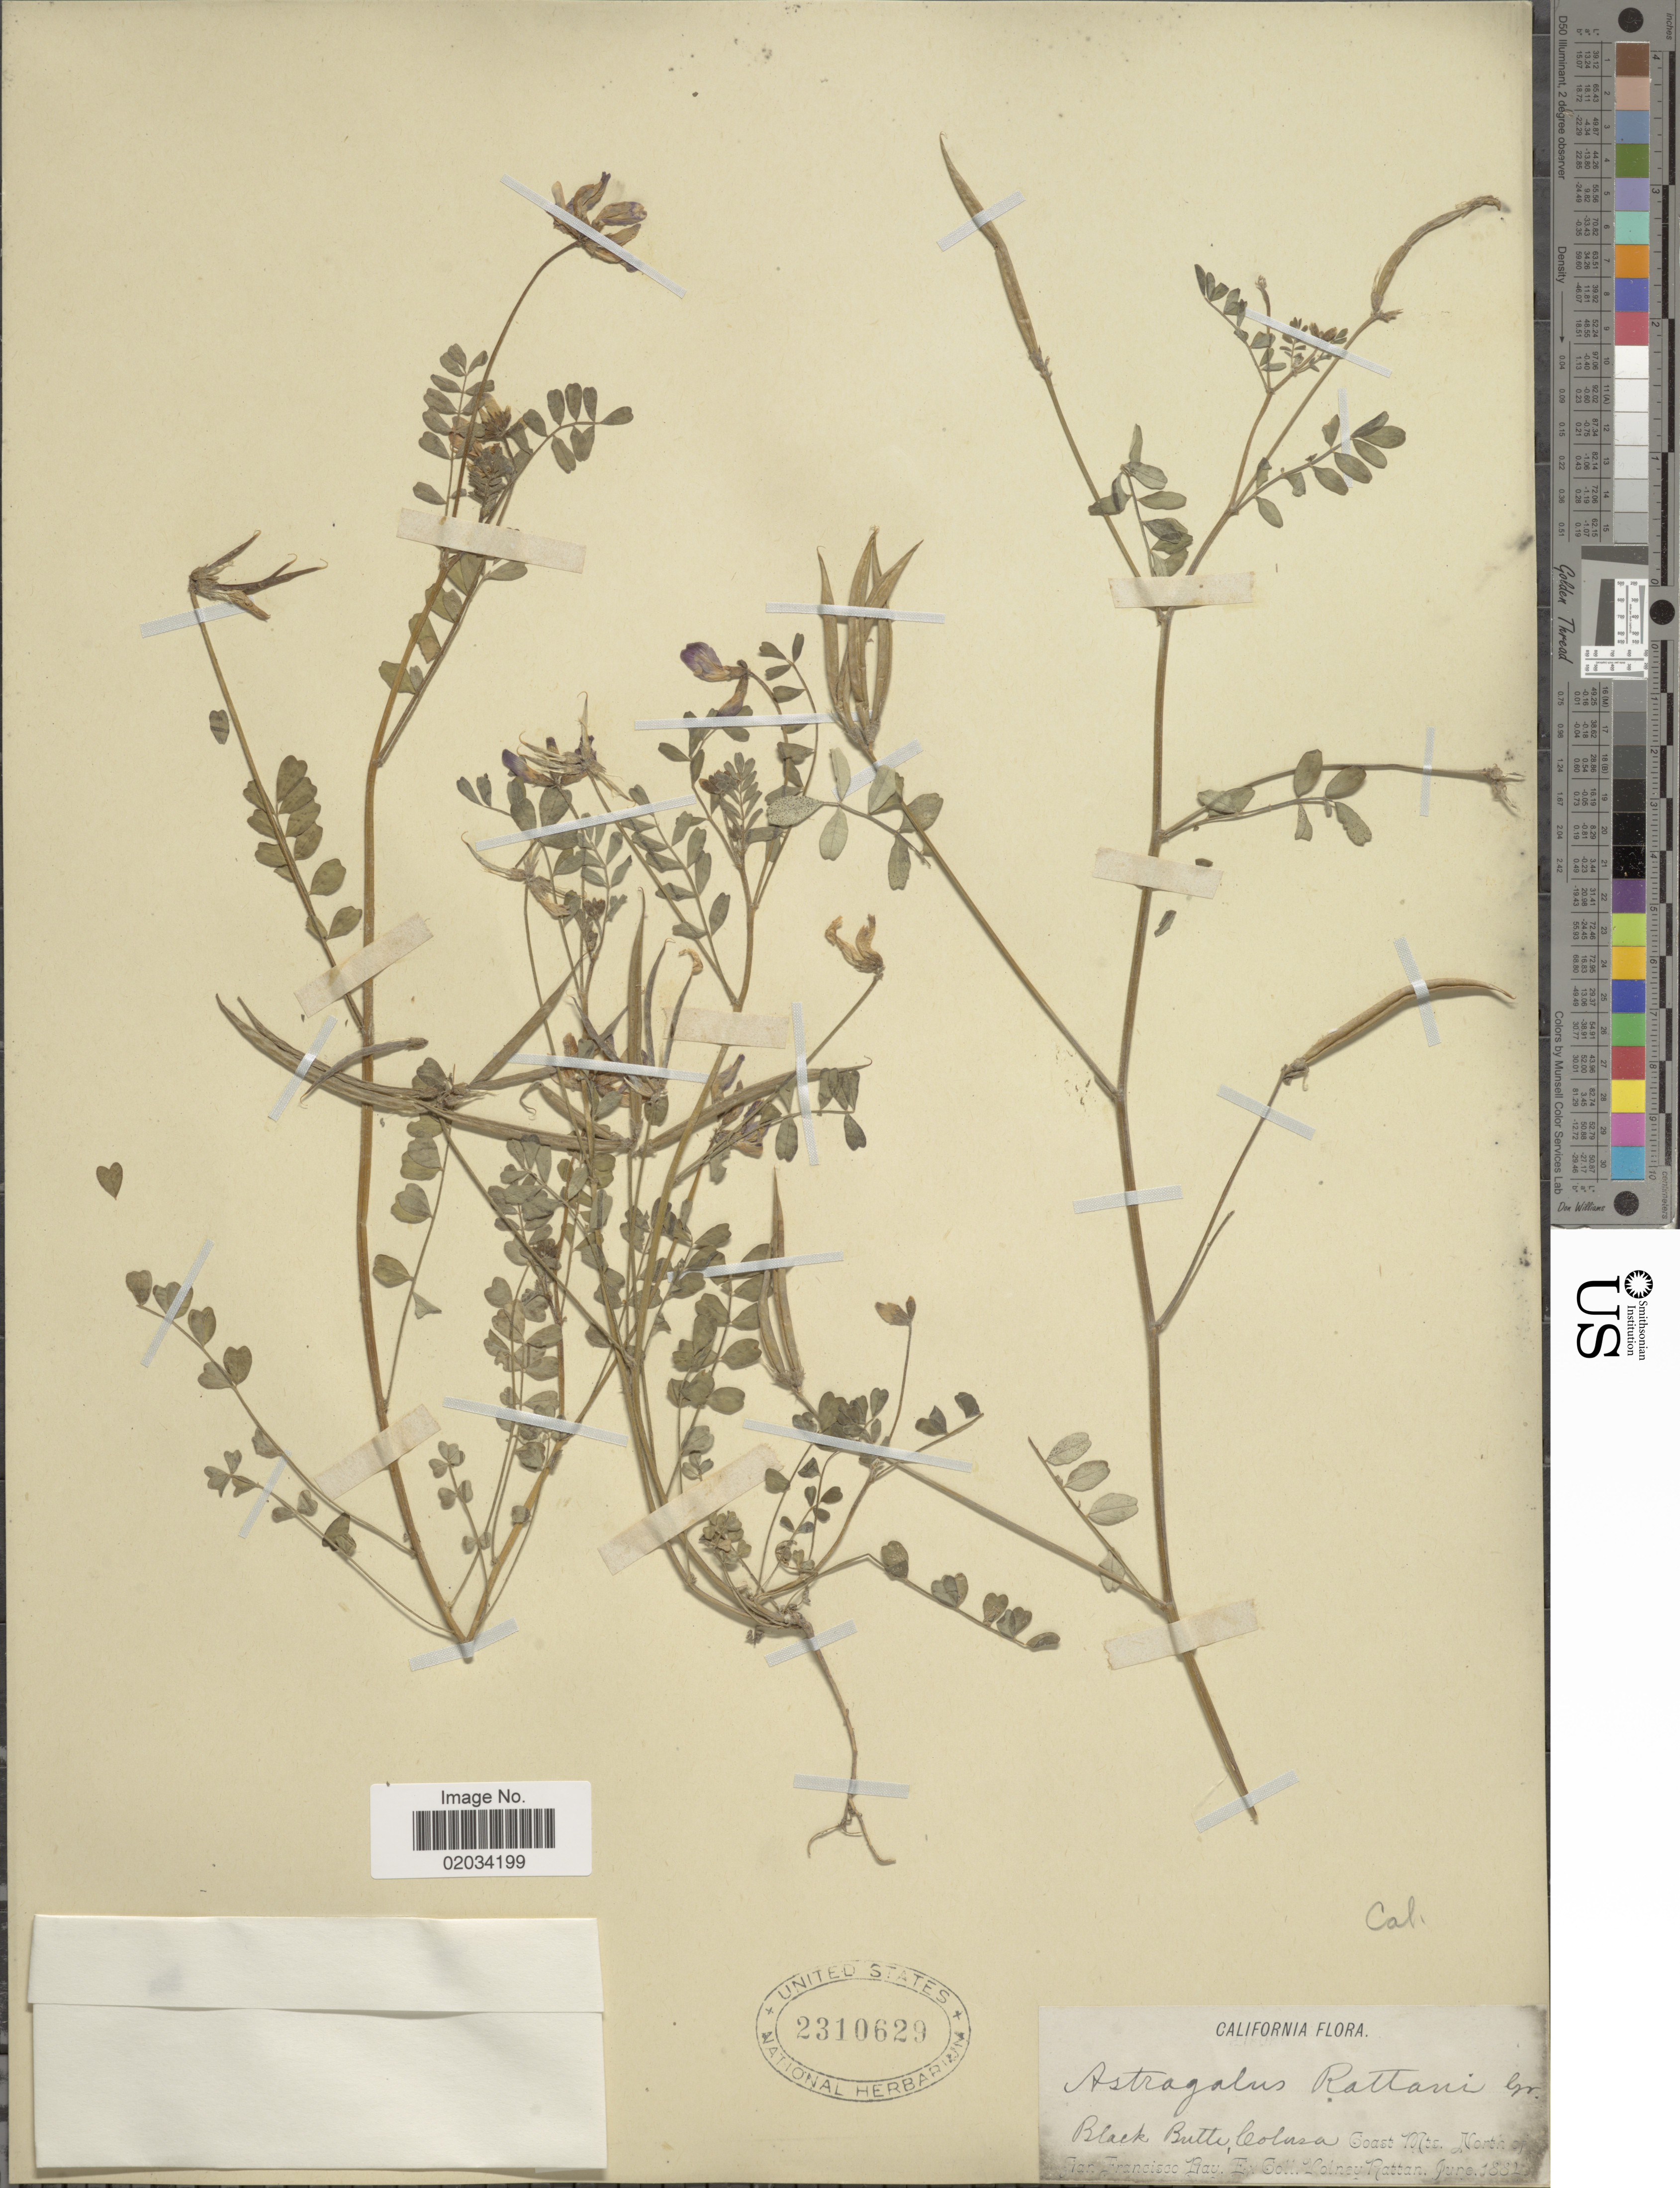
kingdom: Plantae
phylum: Tracheophyta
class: Magnoliopsida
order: Fabales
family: Fabaceae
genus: Astragalus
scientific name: Astragalus rattanii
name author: A. Gray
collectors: V. Rattan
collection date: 1881-06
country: United States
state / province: California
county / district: San Francisco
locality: Black Butte Colusa, Coast Mts. North of San Francisco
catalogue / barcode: US 2310629